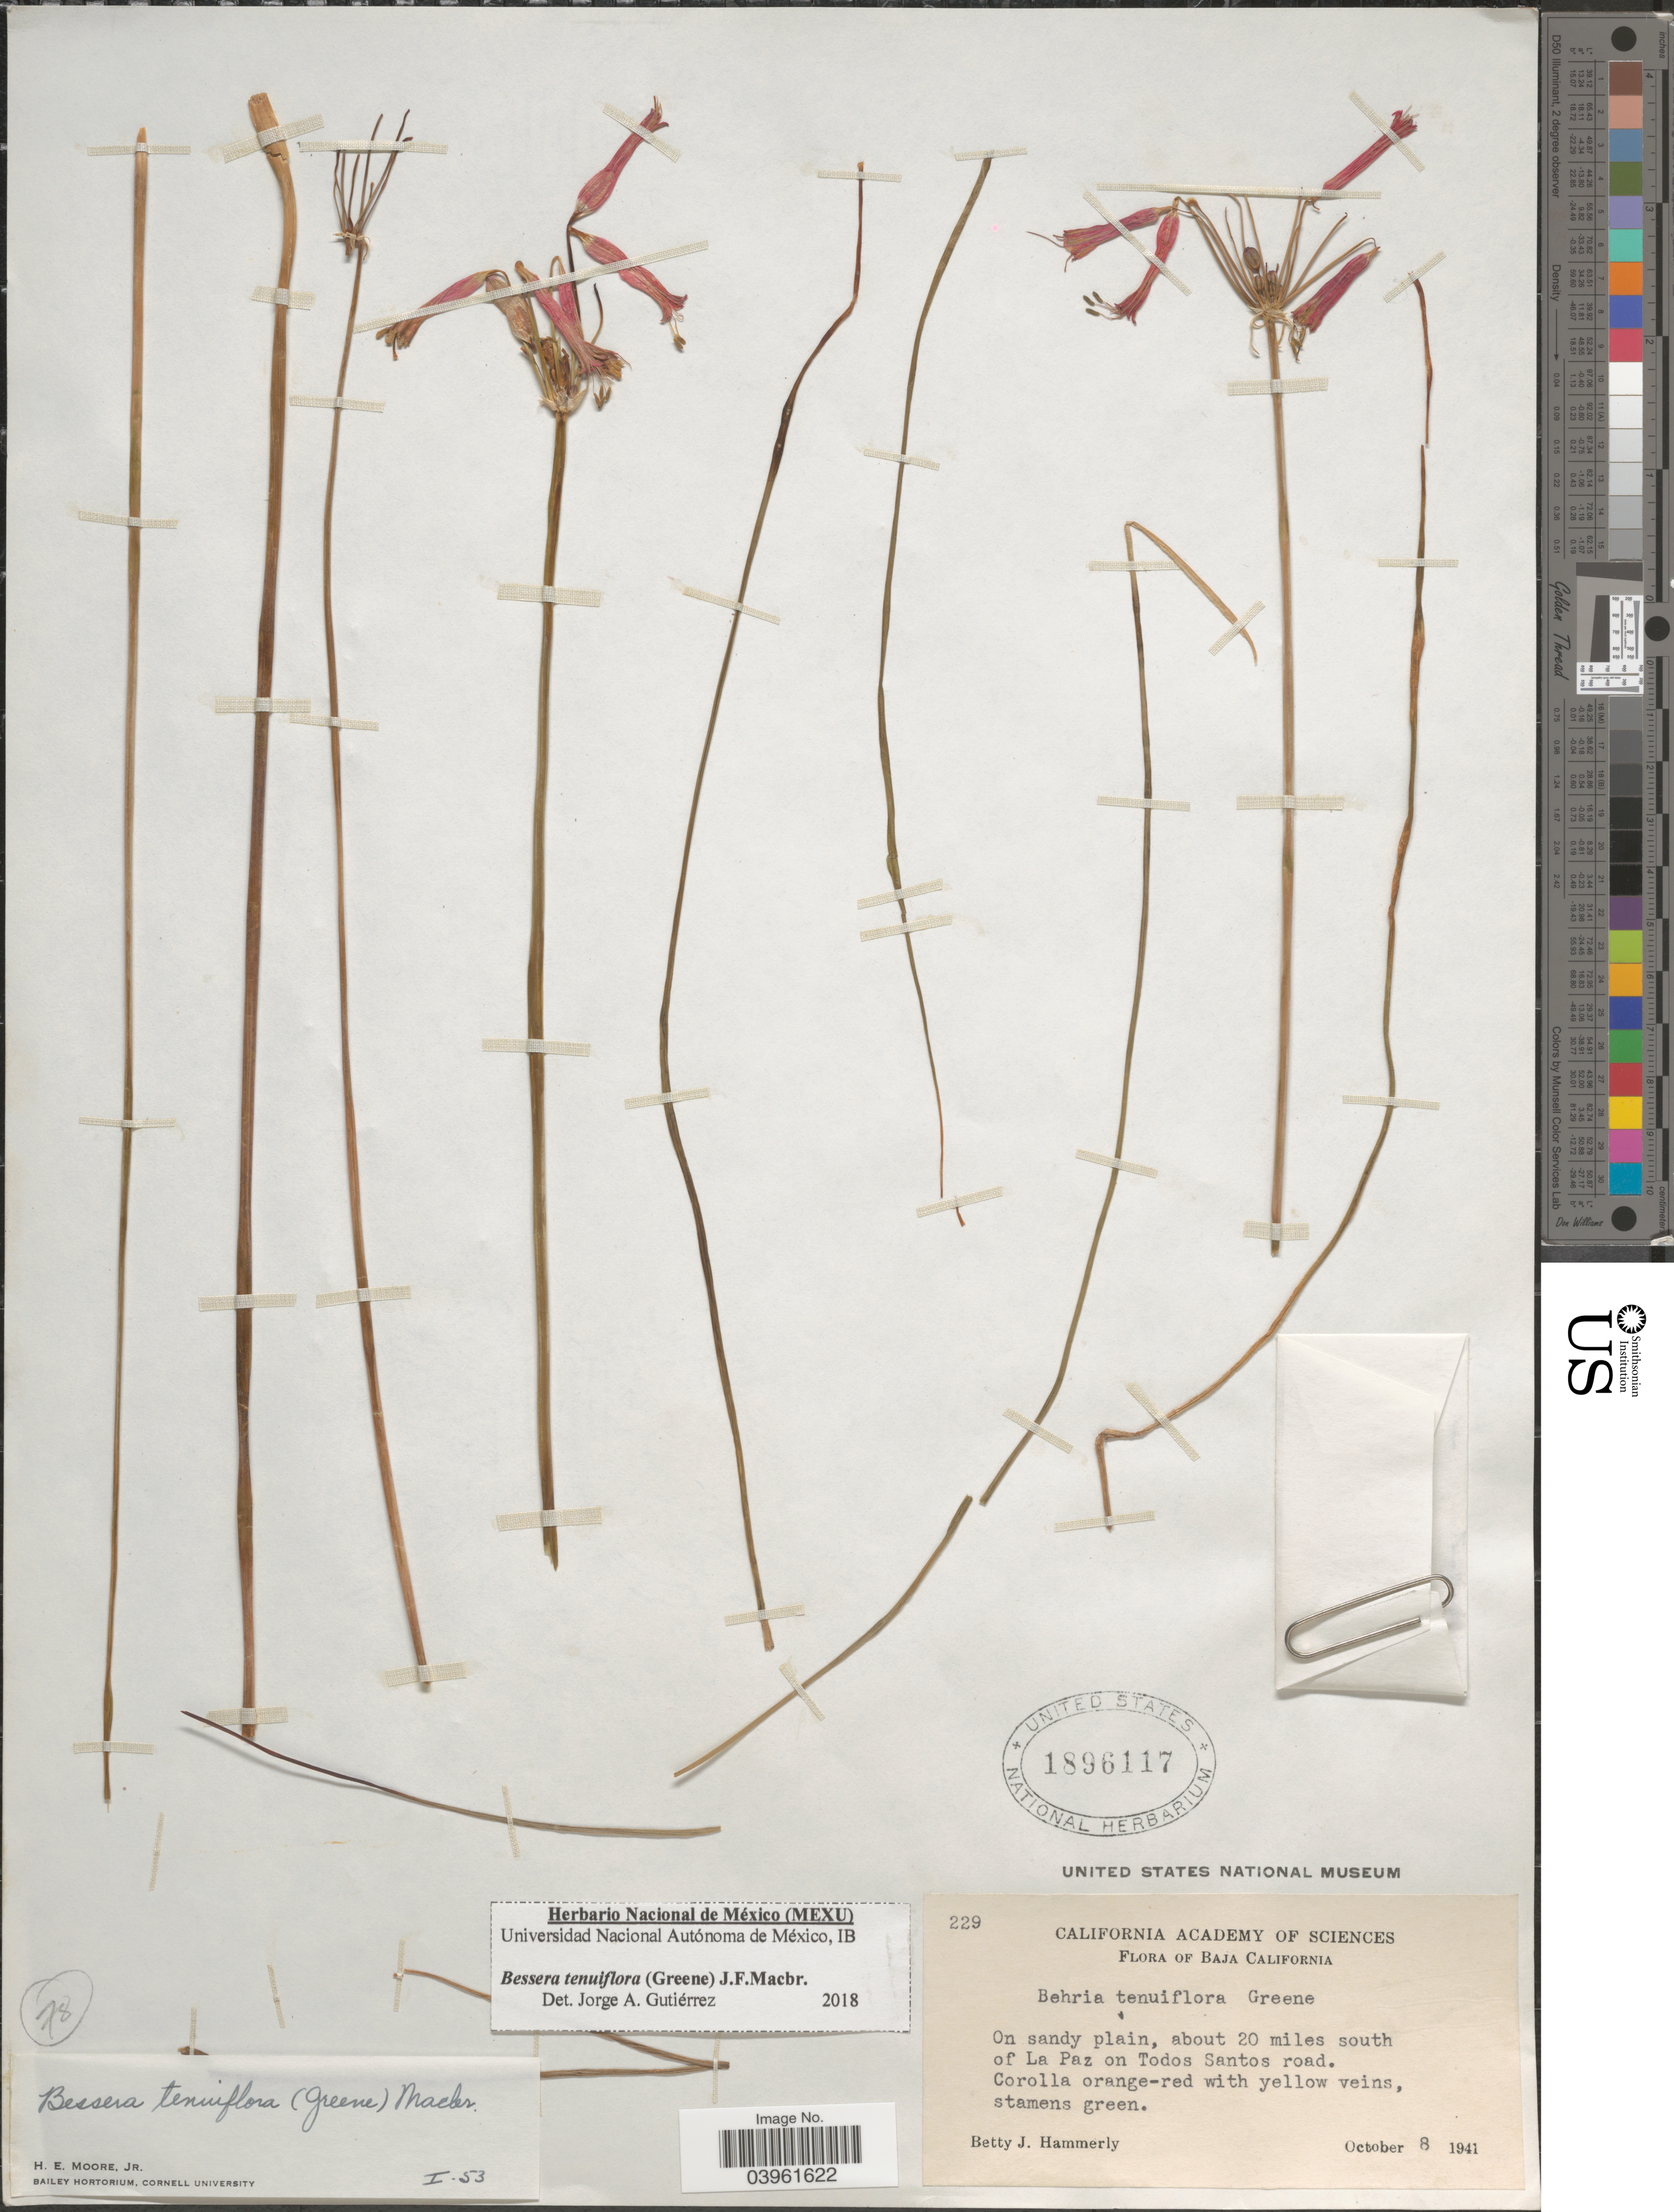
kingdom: Plantae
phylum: Tracheophyta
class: Liliopsida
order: Asparagales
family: Asparagaceae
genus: Bessera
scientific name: Bessera tenuiflora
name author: (Greene) J.F. Macbr.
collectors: B. J. Hammerly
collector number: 229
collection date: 1941-10-08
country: Mexico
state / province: Baja California Sur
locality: On sandy plain, about 20 miles south of La Paz on Todos Santos road.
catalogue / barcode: US 1896117